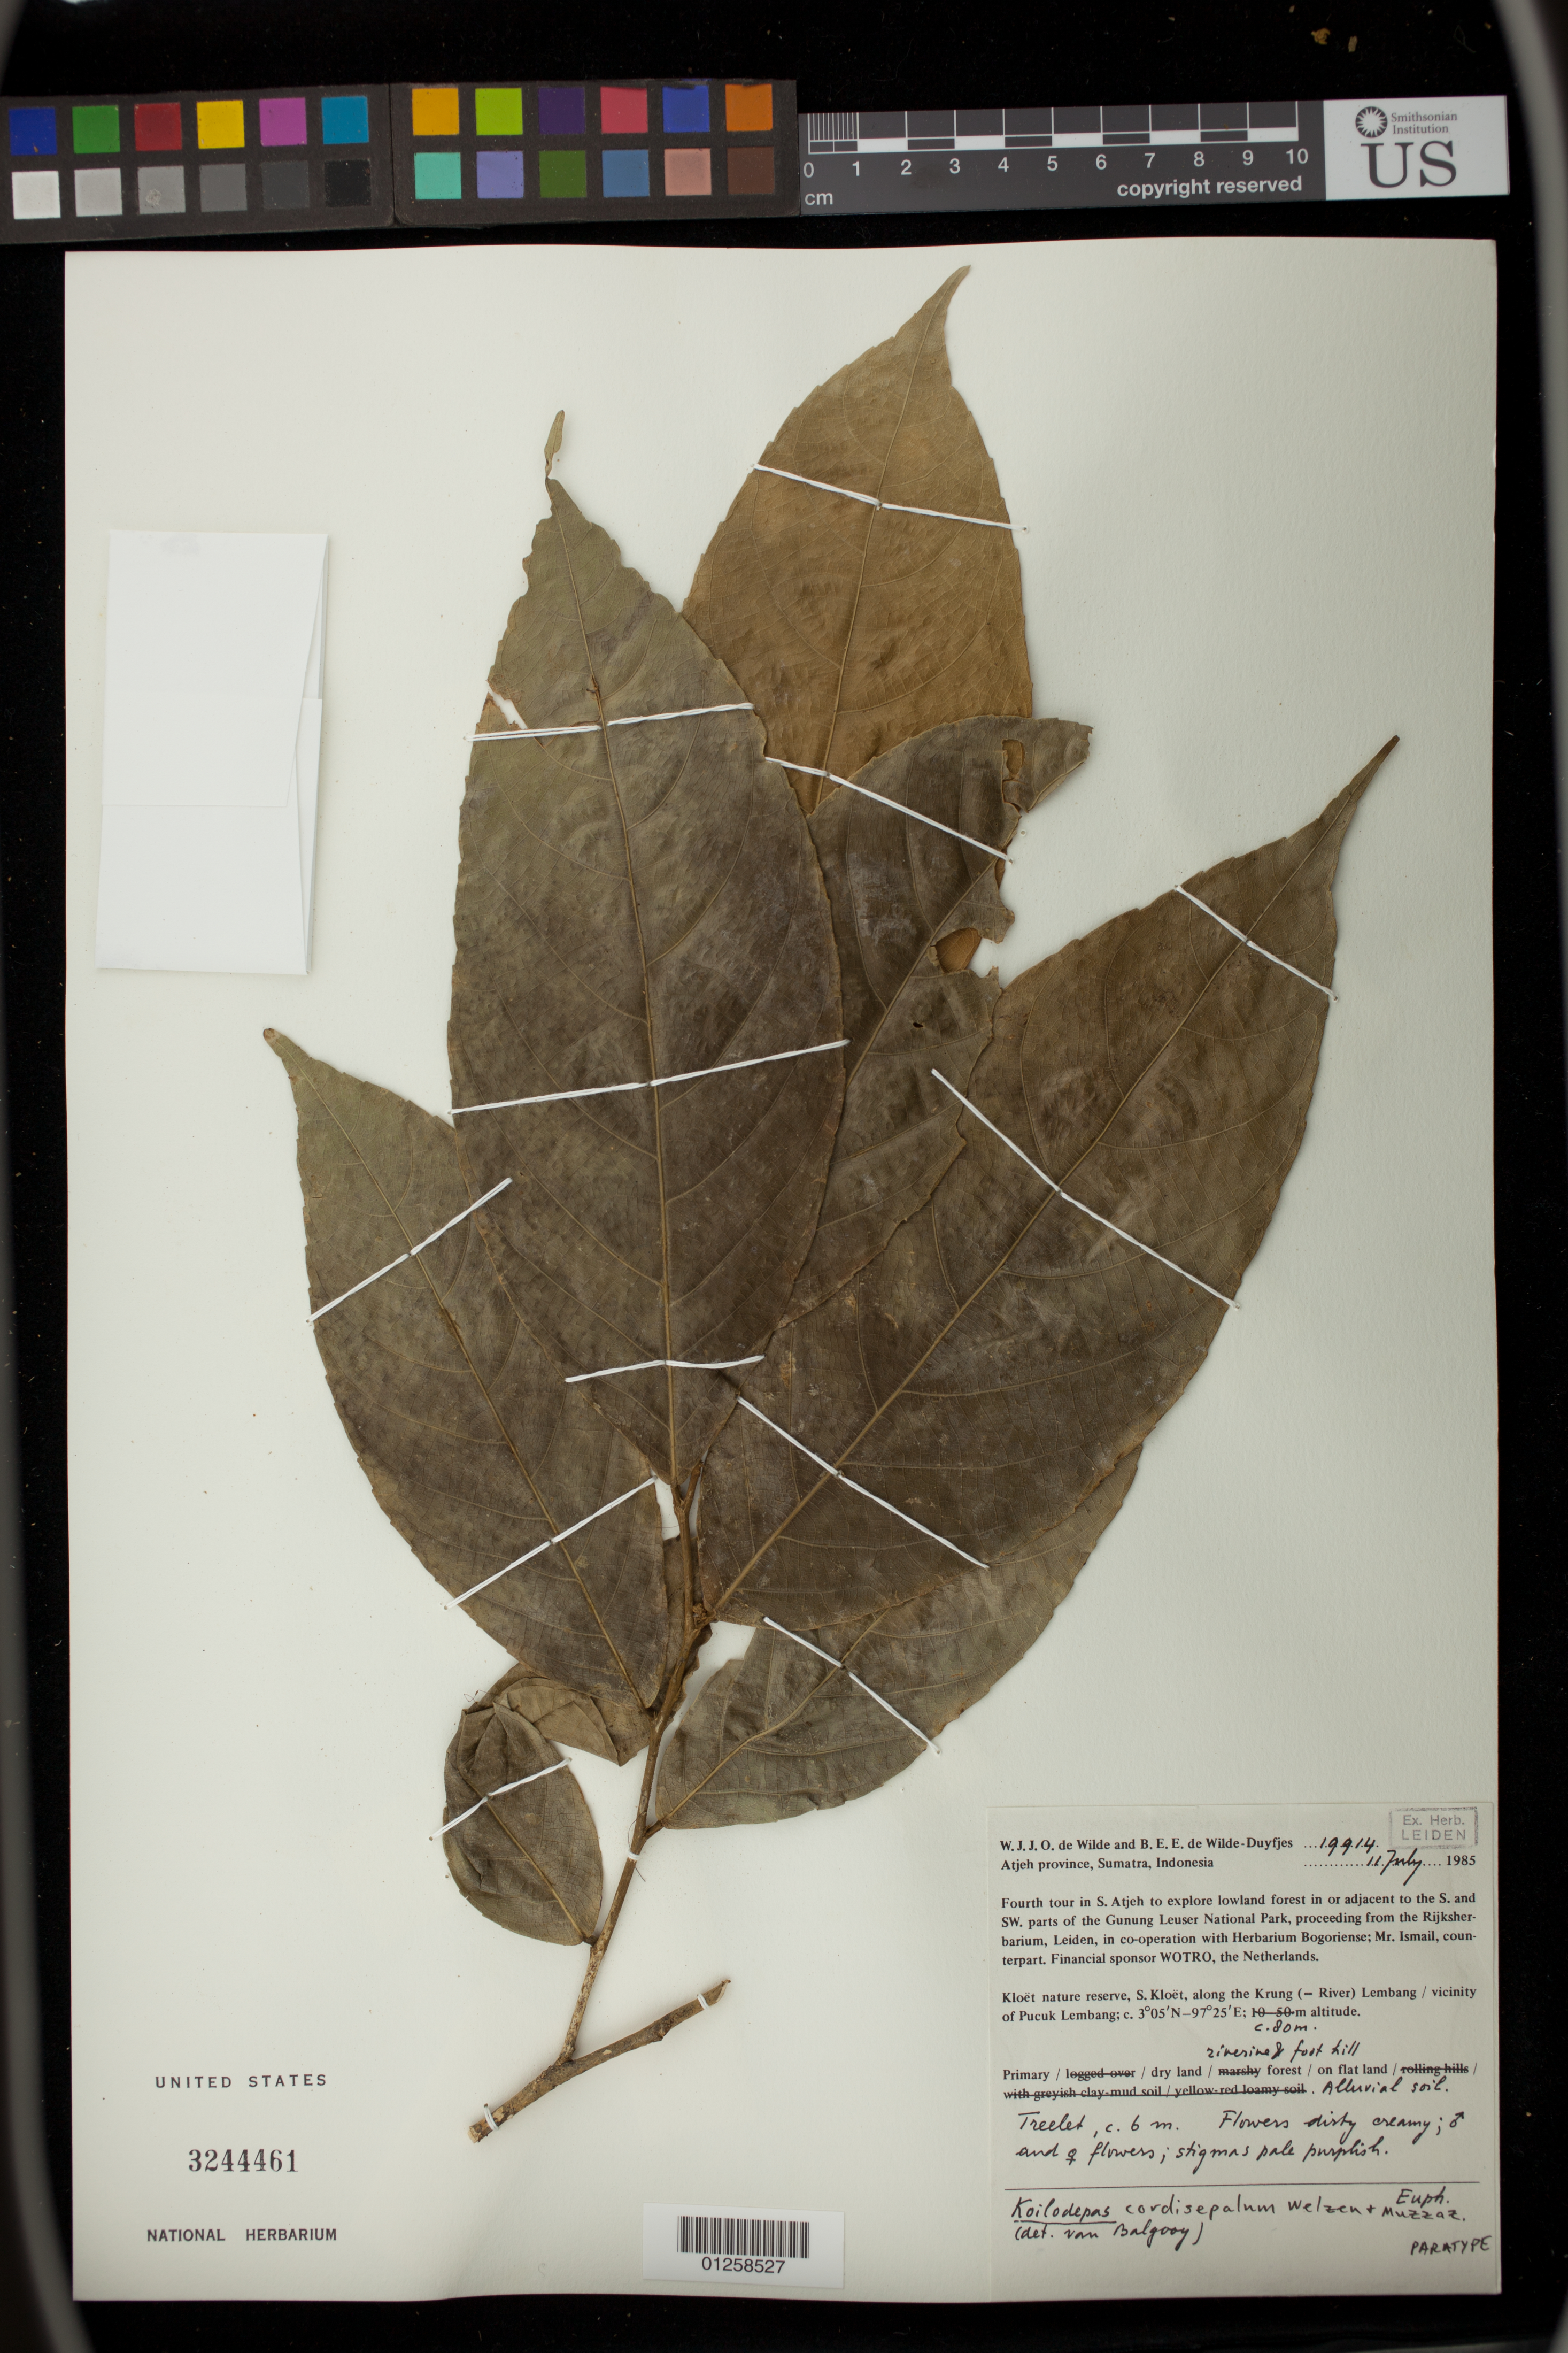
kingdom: Plantae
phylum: Tracheophyta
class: Magnoliopsida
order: Malpighiales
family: Euphorbiaceae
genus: Koilodepas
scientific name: Koilodepas cordisepalum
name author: Welzen & Muzzazinah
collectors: W. J. de Wilde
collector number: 19914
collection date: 1985-07-11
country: Indonesia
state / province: Sumatra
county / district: Aceh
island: Sumatra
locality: Sumatra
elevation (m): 80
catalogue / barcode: US 3244461